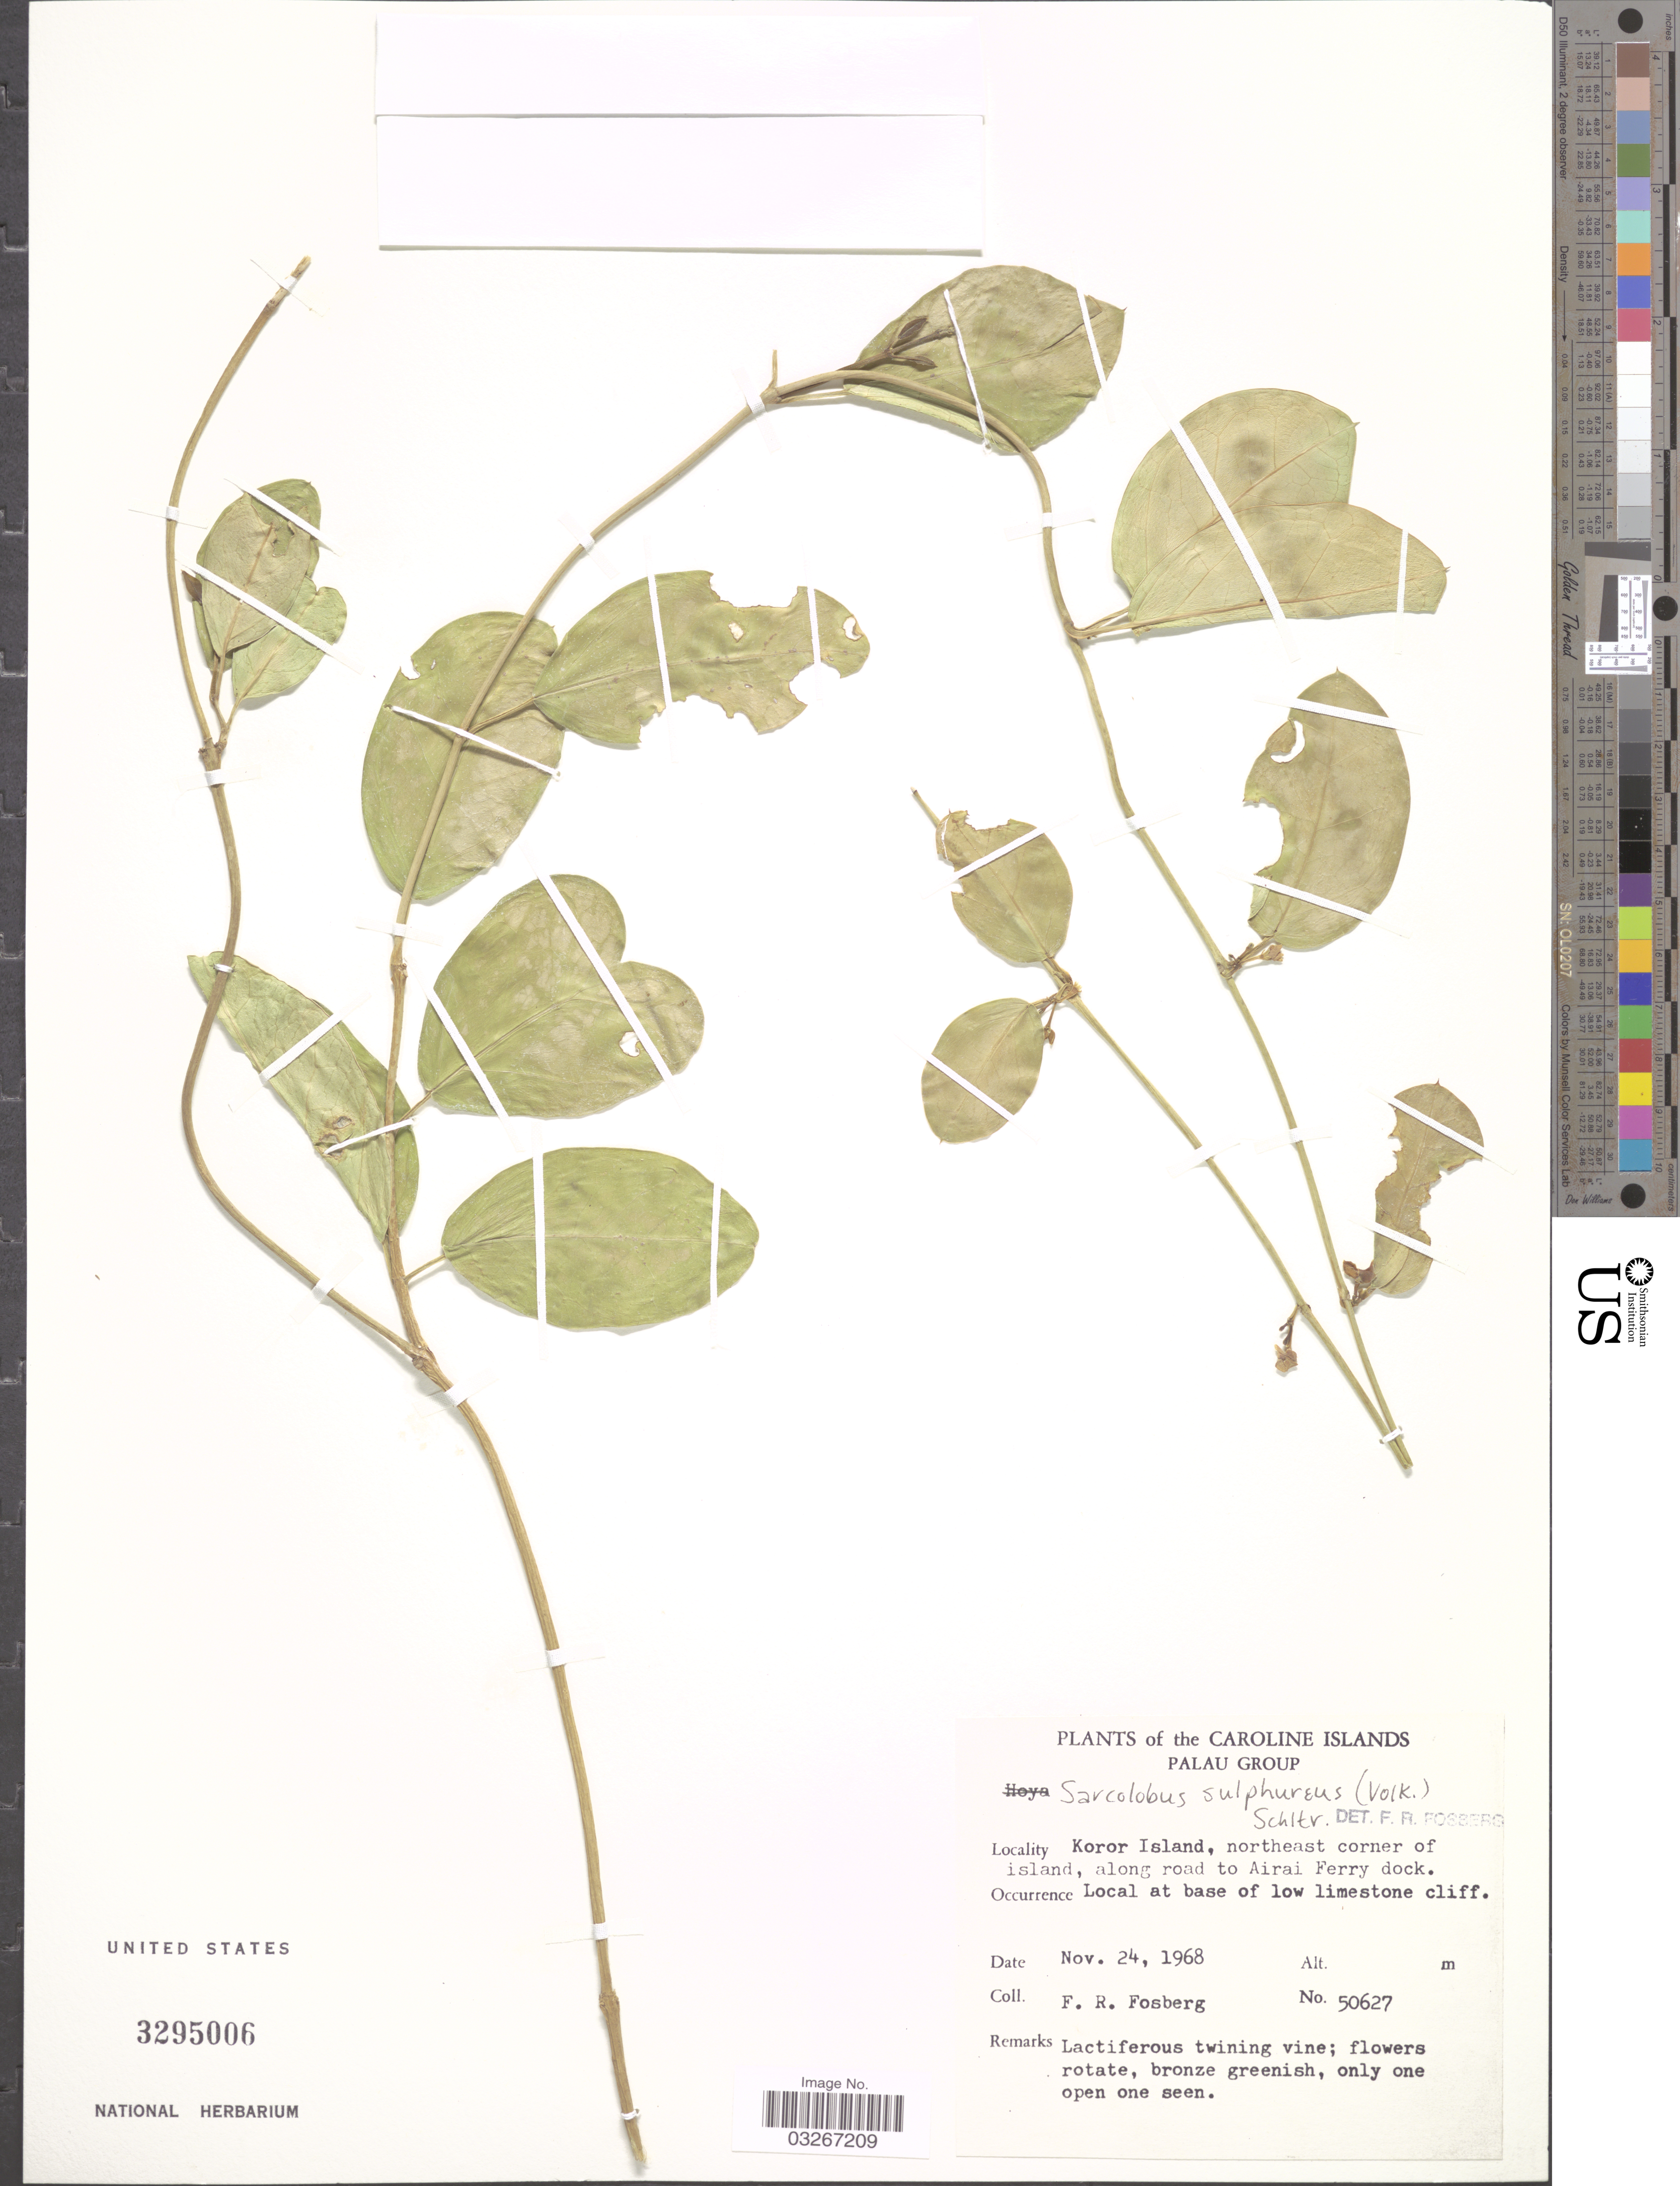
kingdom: Plantae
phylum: Tracheophyta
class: Magnoliopsida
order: Gentianales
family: Apocynaceae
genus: Sarcolobus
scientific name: Sarcolobus retusus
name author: K. Schum.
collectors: F. R. Fosberg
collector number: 50627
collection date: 1968-11-24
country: Palau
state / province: Koror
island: Oreor [Koror]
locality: The Caroline Islands. Palau Group. Koror Island, northeast corner of island, along road to Airai Ferry dock.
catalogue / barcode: US 3295006